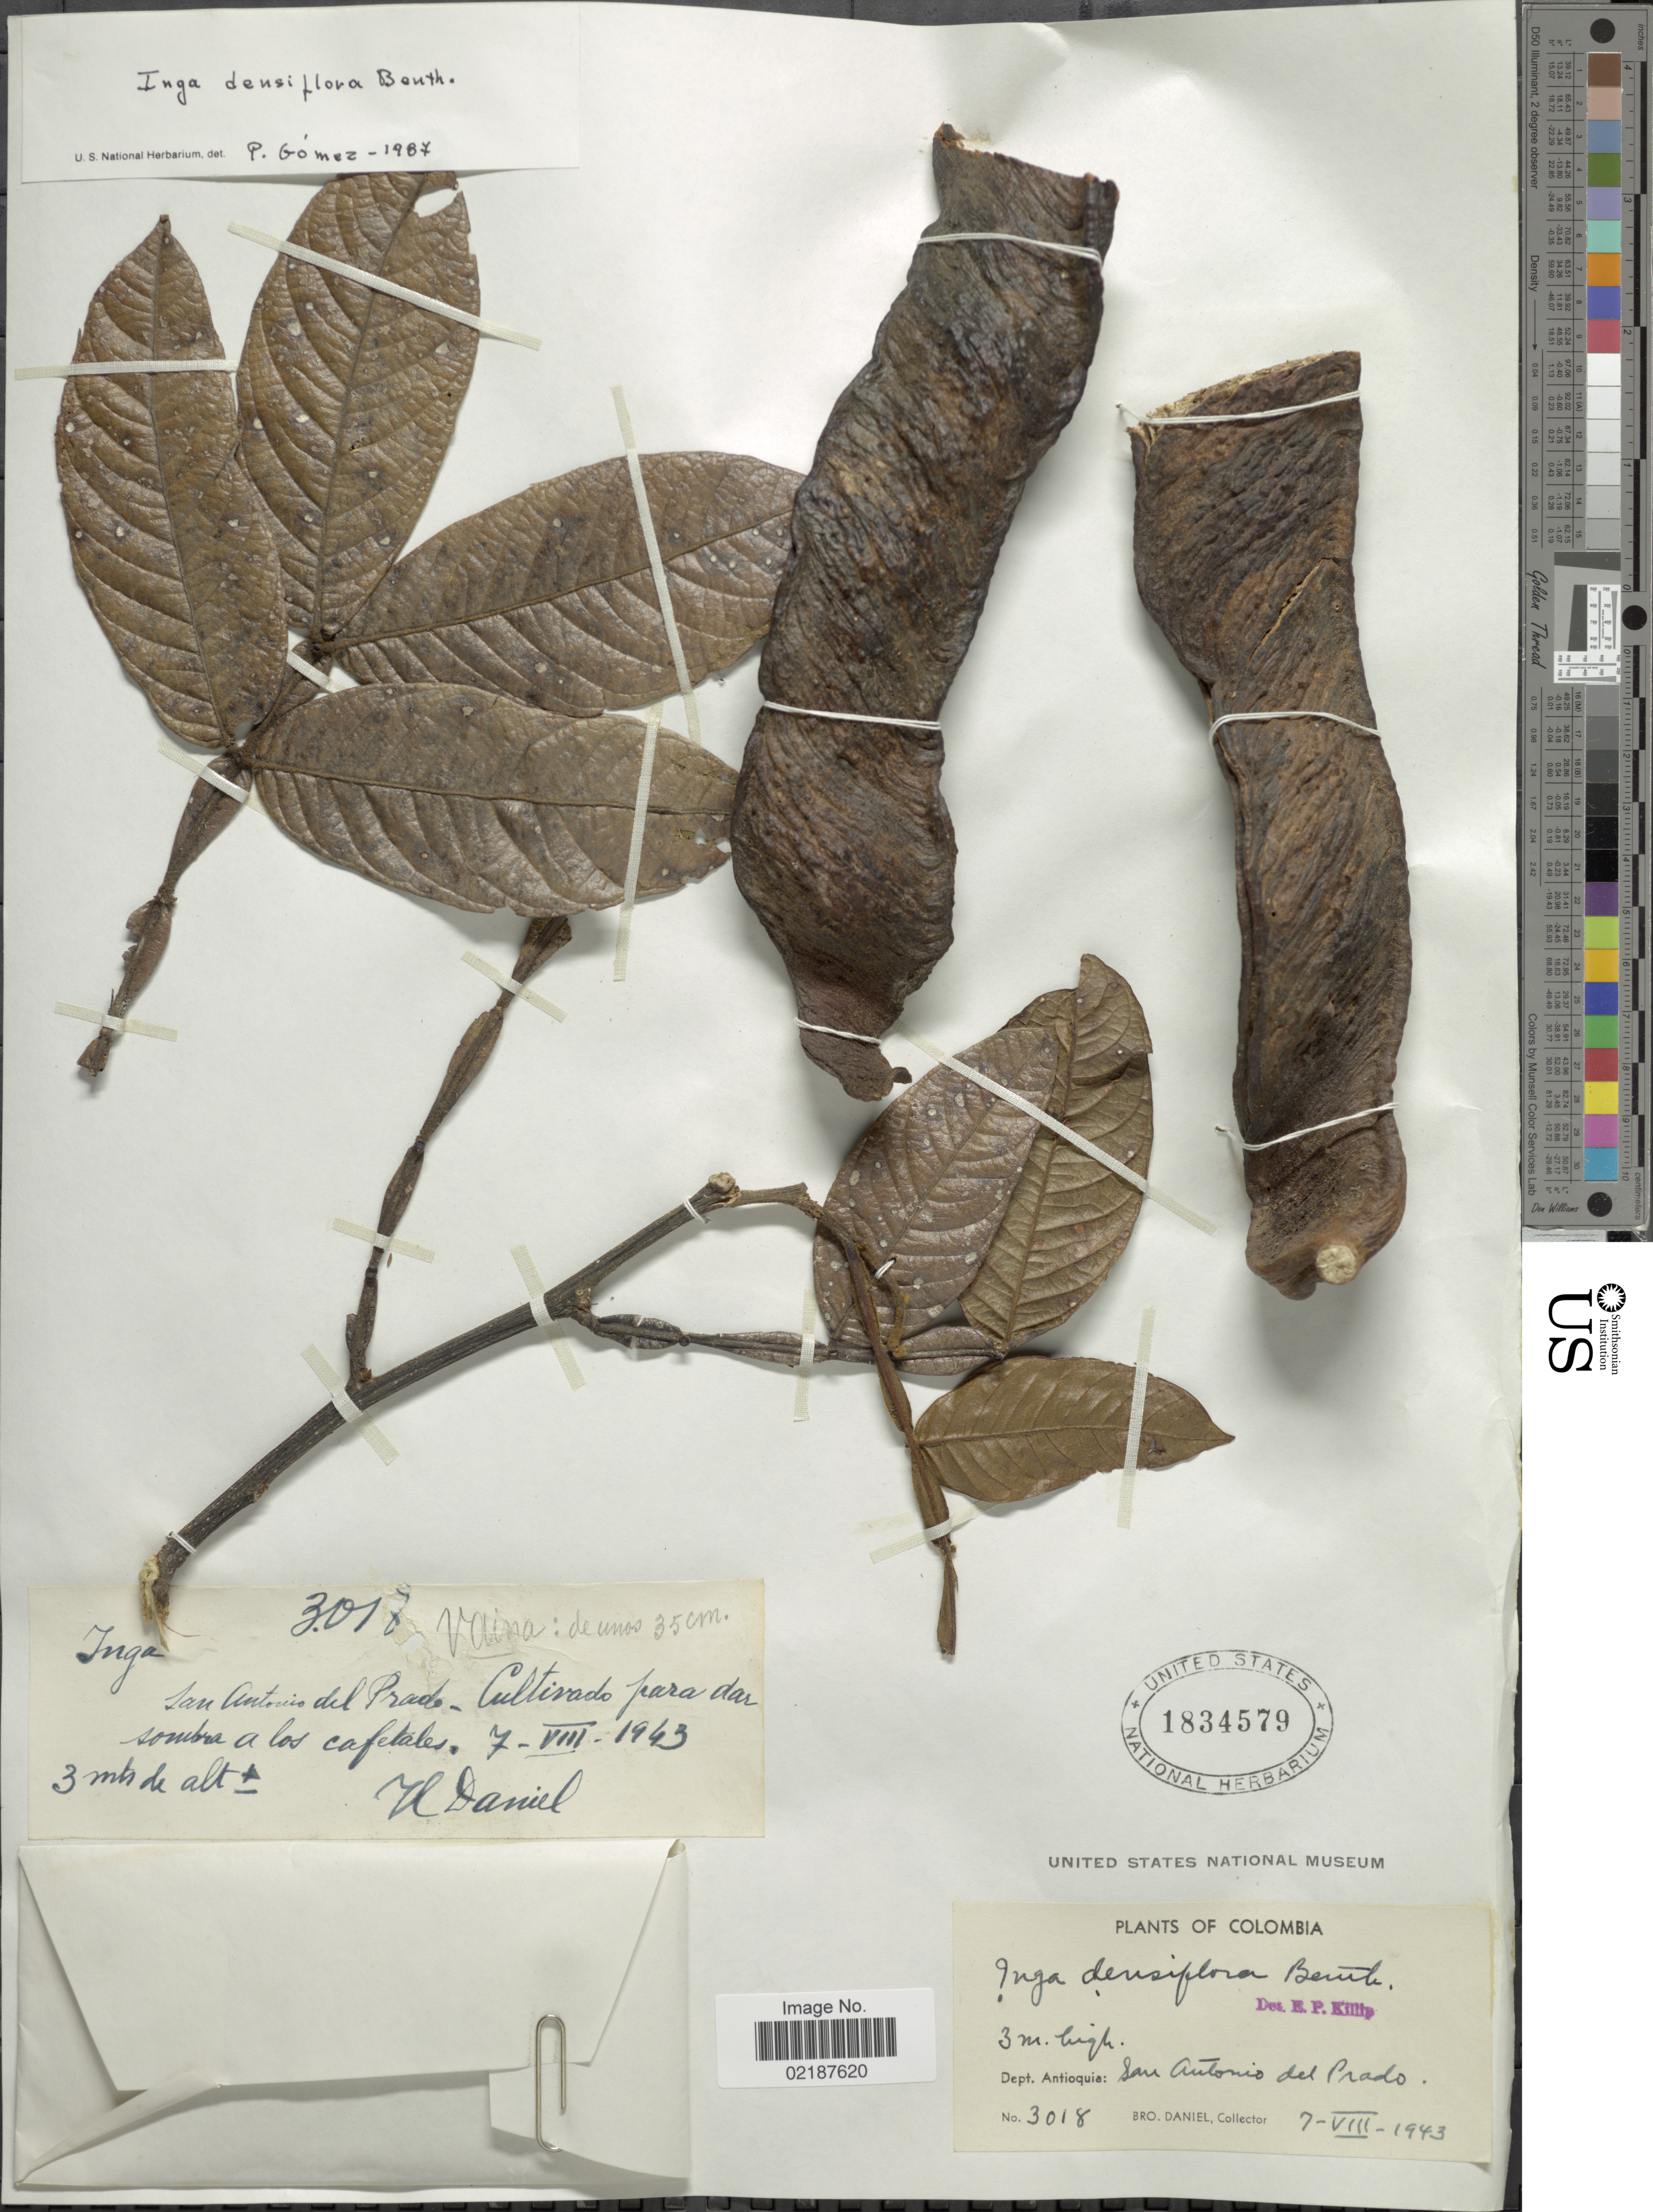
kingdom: Plantae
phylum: Tracheophyta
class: Magnoliopsida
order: Fabales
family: Fabaceae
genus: Inga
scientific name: Inga densiflora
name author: Benth.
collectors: Bro. Daniel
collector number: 3018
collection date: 1943-08-07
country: Colombia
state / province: Antioquia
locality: Dept. of Antioquia: San Antonio del Prado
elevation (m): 3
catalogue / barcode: US 1834579